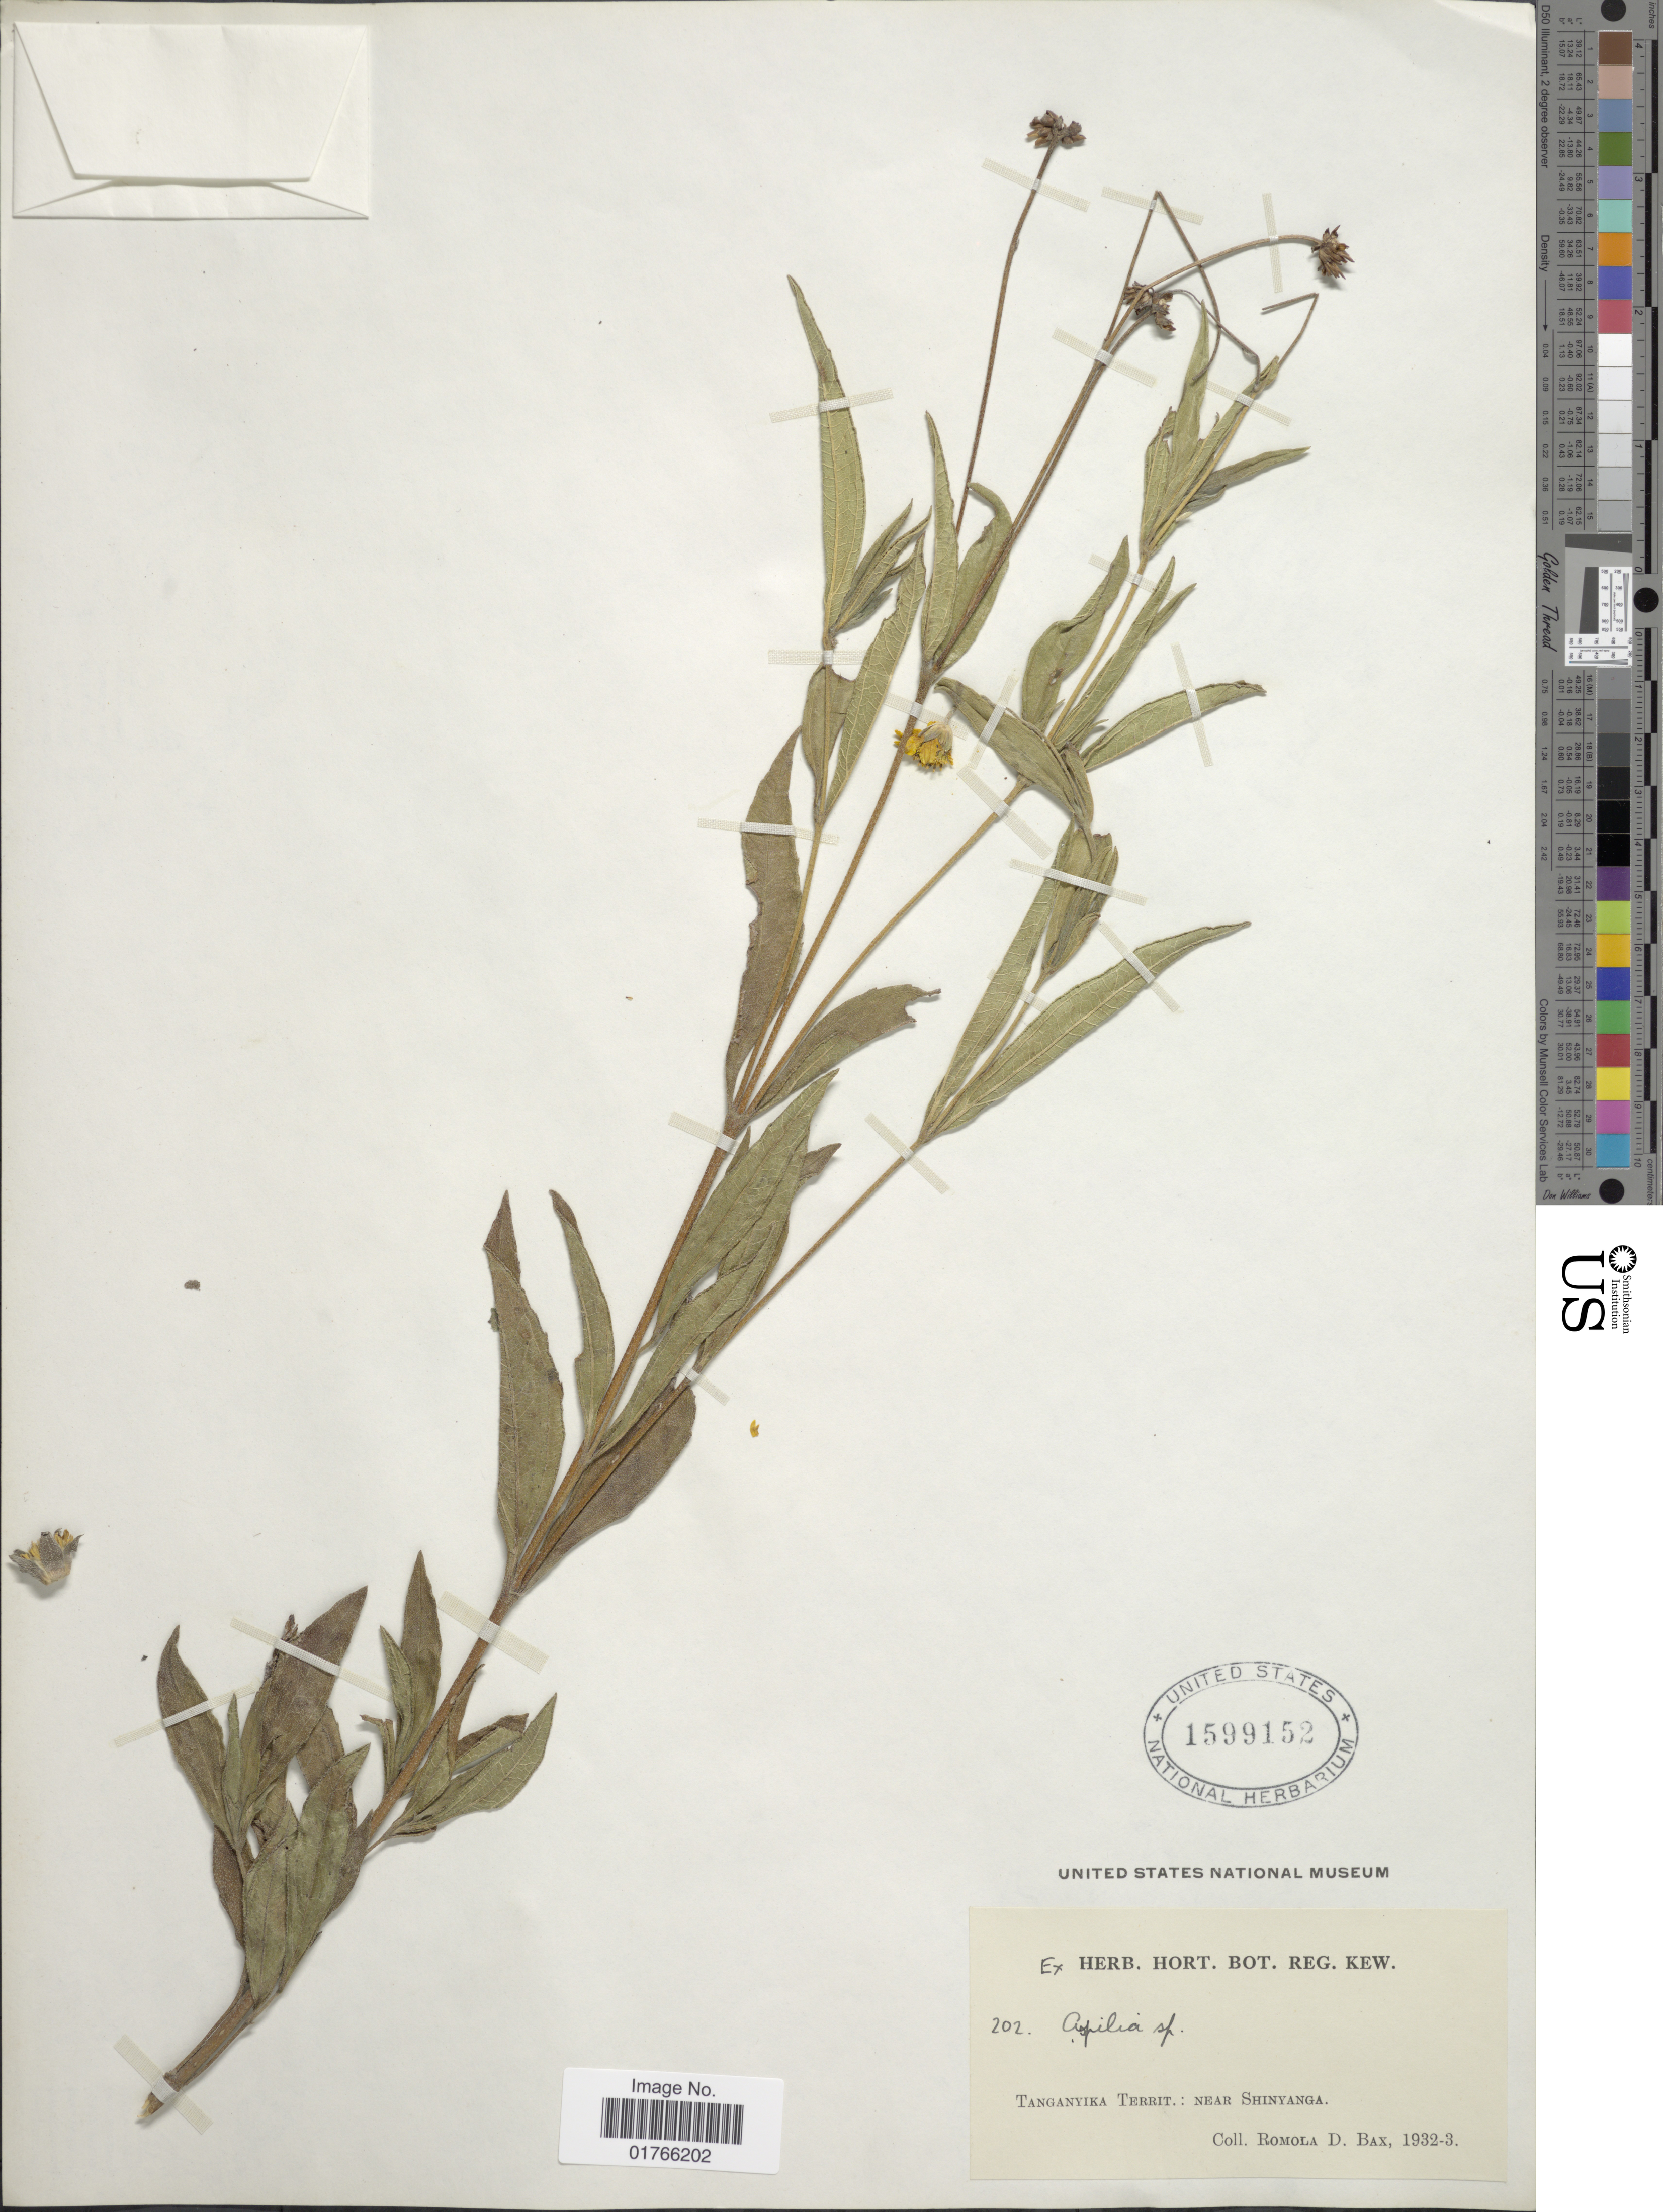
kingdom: Plantae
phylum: Tracheophyta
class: Magnoliopsida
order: Asterales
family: Asteraceae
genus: Aspilia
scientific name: Aspilia sp.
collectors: R. Bax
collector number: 202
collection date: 1932/1933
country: Tanzania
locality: Tanganyika Territ., near Shinyanga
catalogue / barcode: US 1599152